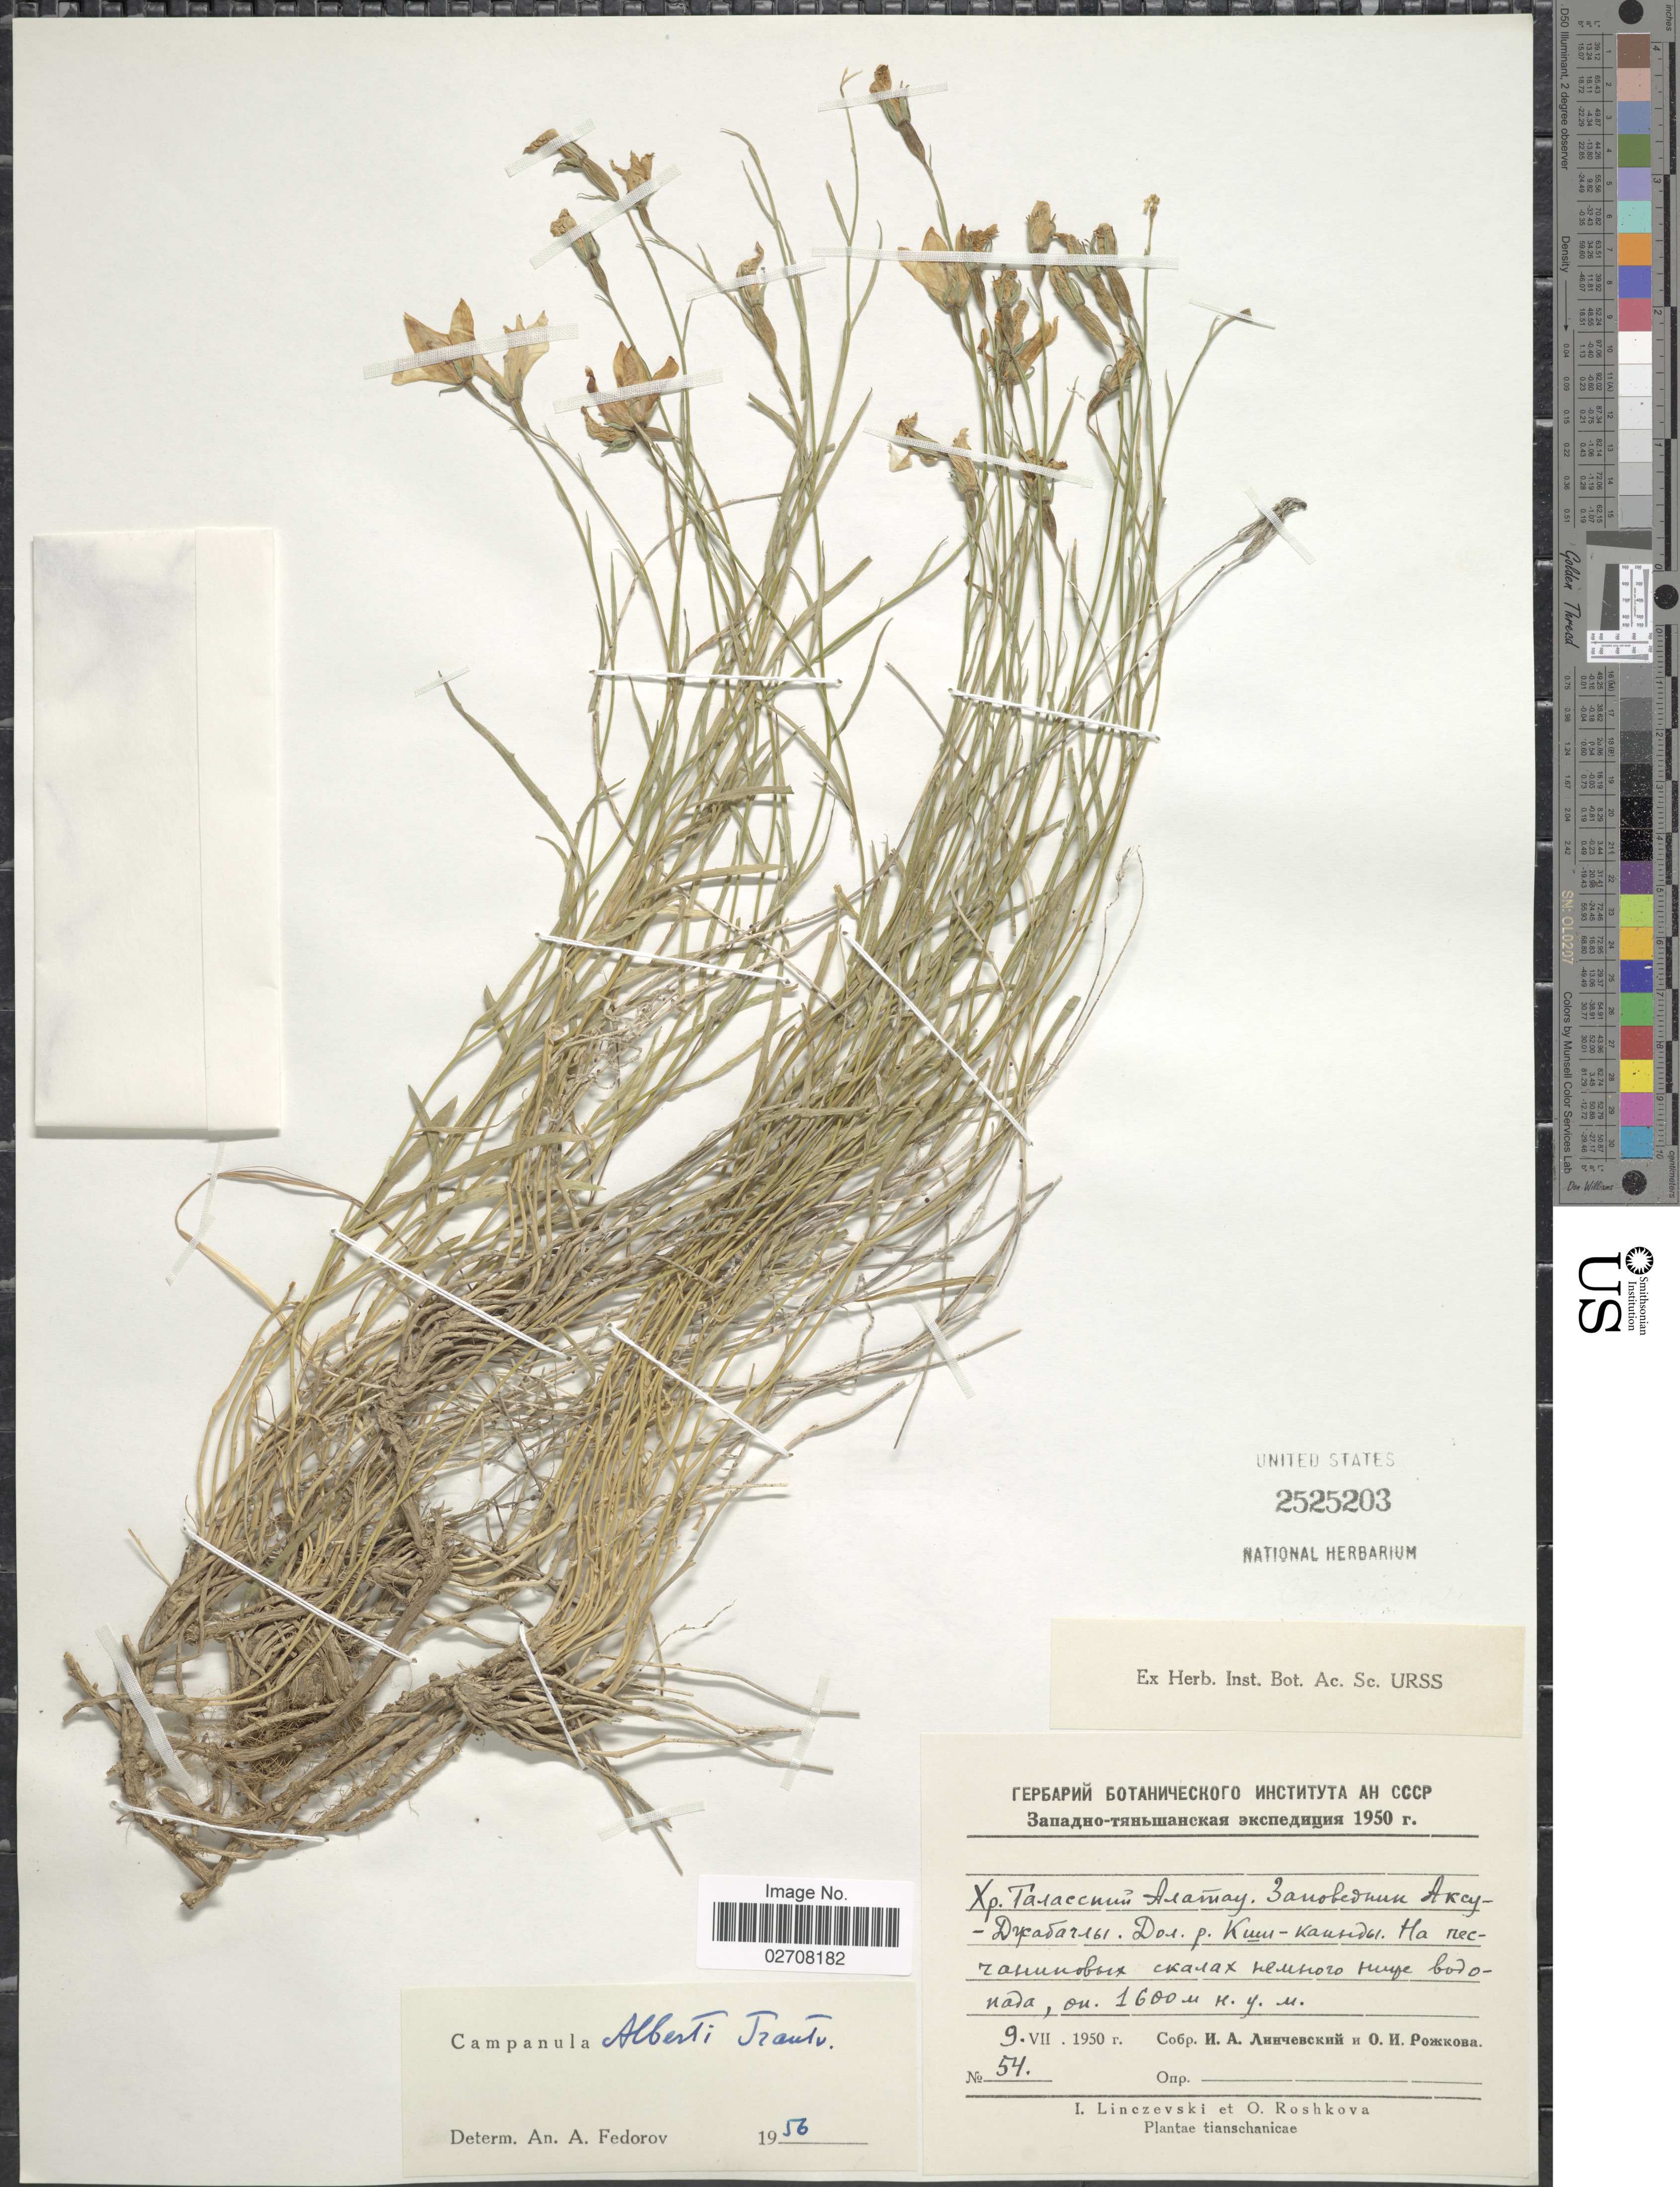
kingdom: Plantae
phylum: Tracheophyta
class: Magnoliopsida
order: Asterales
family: Campanulaceae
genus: Campanula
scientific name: Campanula alberti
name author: Trautv.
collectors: I. Linczevski & O. Roshkova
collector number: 54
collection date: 1950-07-09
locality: Tianschanicae.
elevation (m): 1600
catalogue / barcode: US 2525203